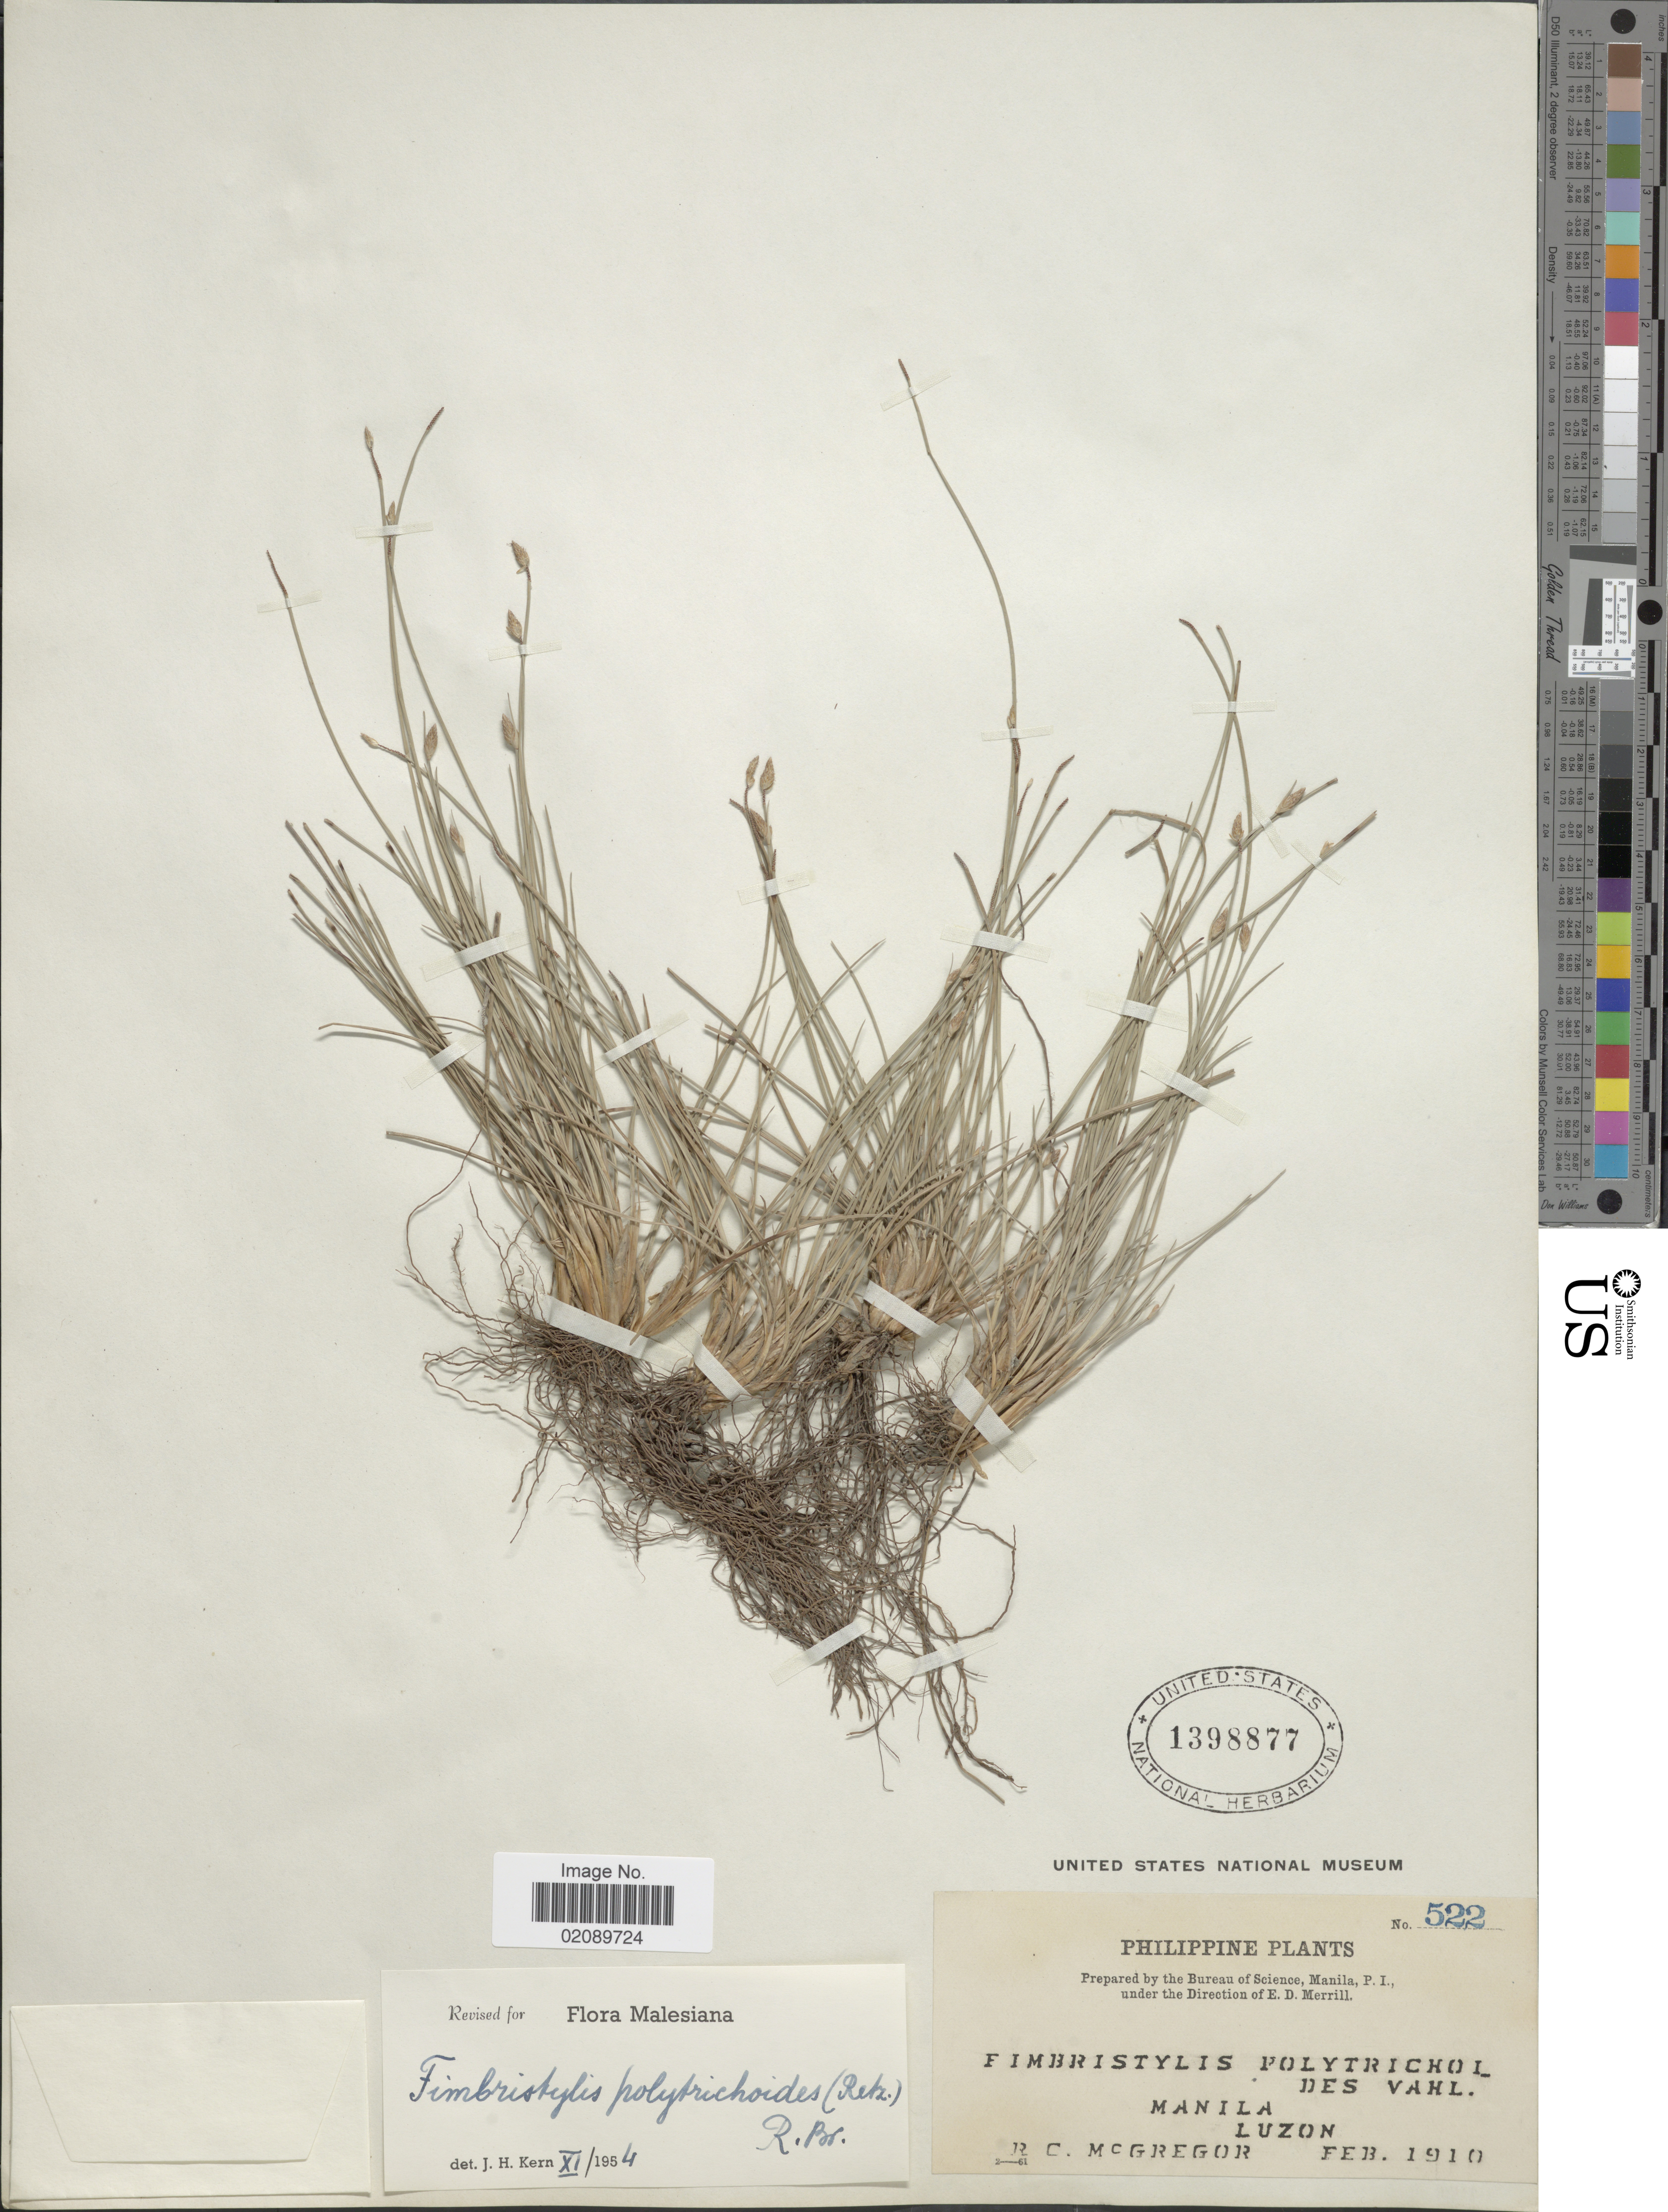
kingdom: Plantae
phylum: Tracheophyta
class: Liliopsida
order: Poales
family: Cyperaceae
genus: Fimbristylis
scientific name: Fimbristylis polytrichoides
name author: (Retz.) Vahl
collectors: R. C. McGregor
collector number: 522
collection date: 1910-02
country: Philippines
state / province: National Capital Region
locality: Manila, Luzon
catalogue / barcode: US 1398877